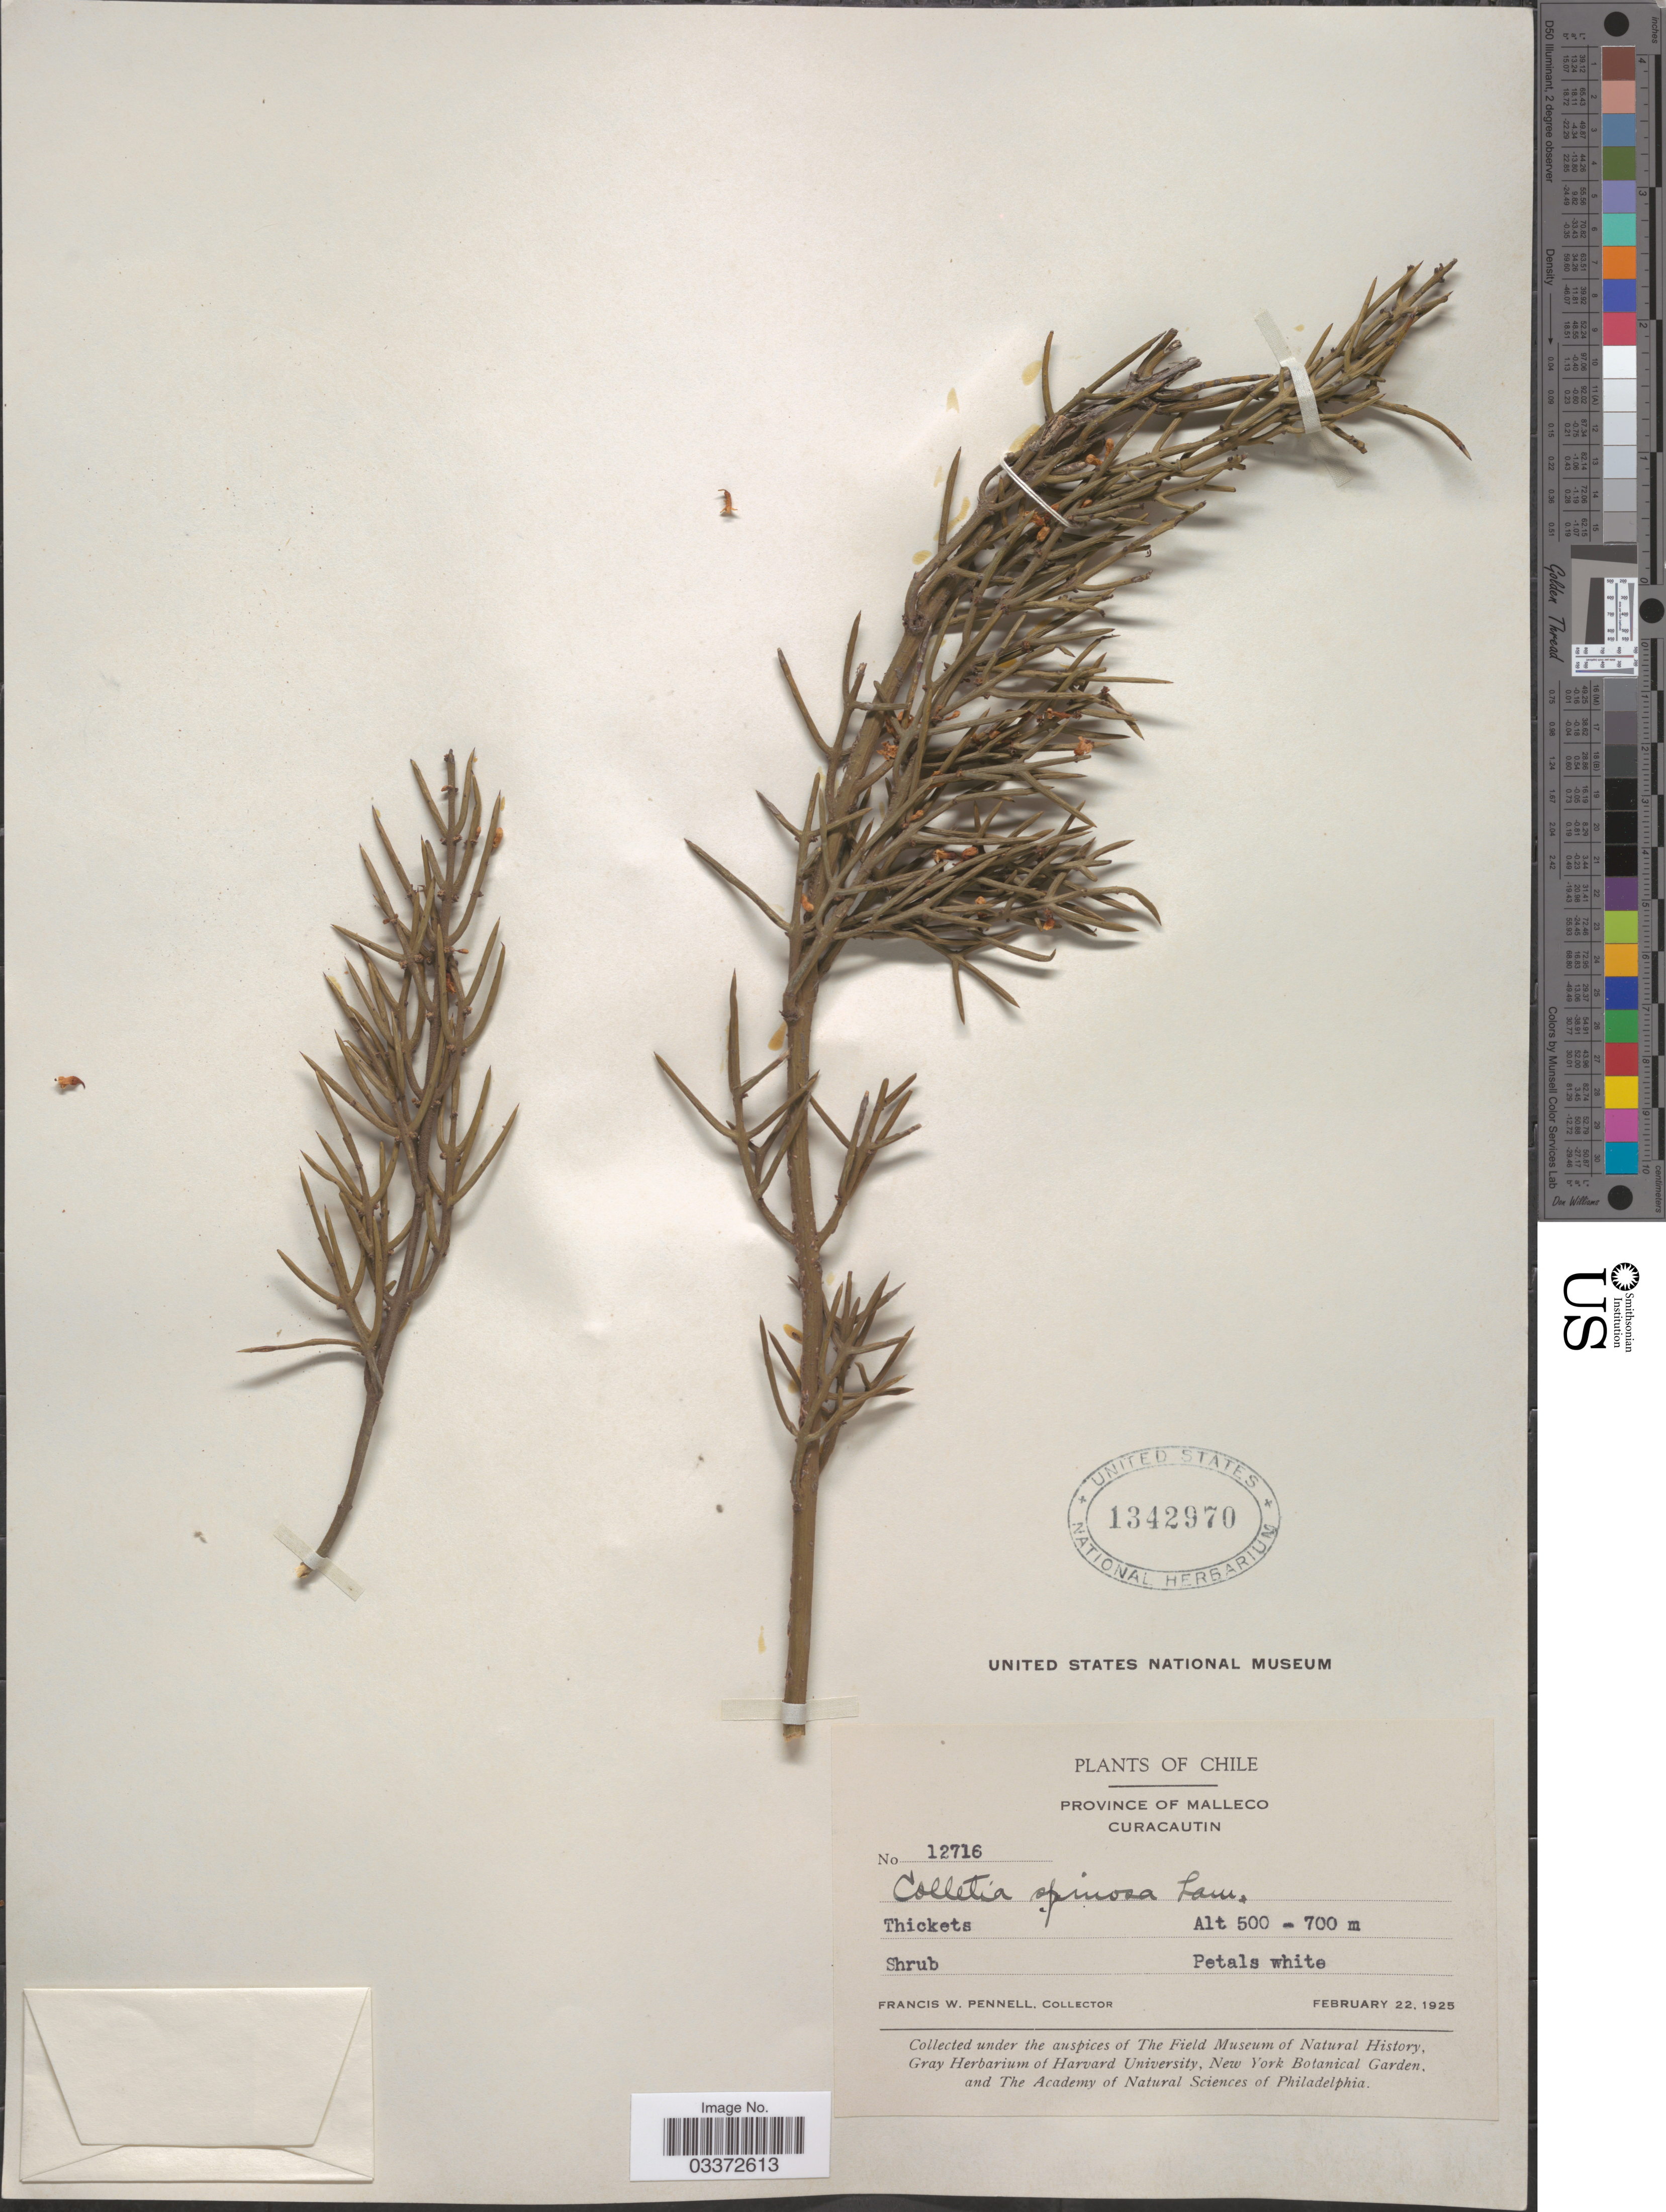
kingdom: Plantae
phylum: Tracheophyta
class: Magnoliopsida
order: Rosales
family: Rhamnaceae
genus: Colletia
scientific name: Colletia spinosa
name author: Lam.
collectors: F. W. Pennell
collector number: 12716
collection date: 1925-02-22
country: Chile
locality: Province of Malleco. Curacautin.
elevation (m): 500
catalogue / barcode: US 1342970